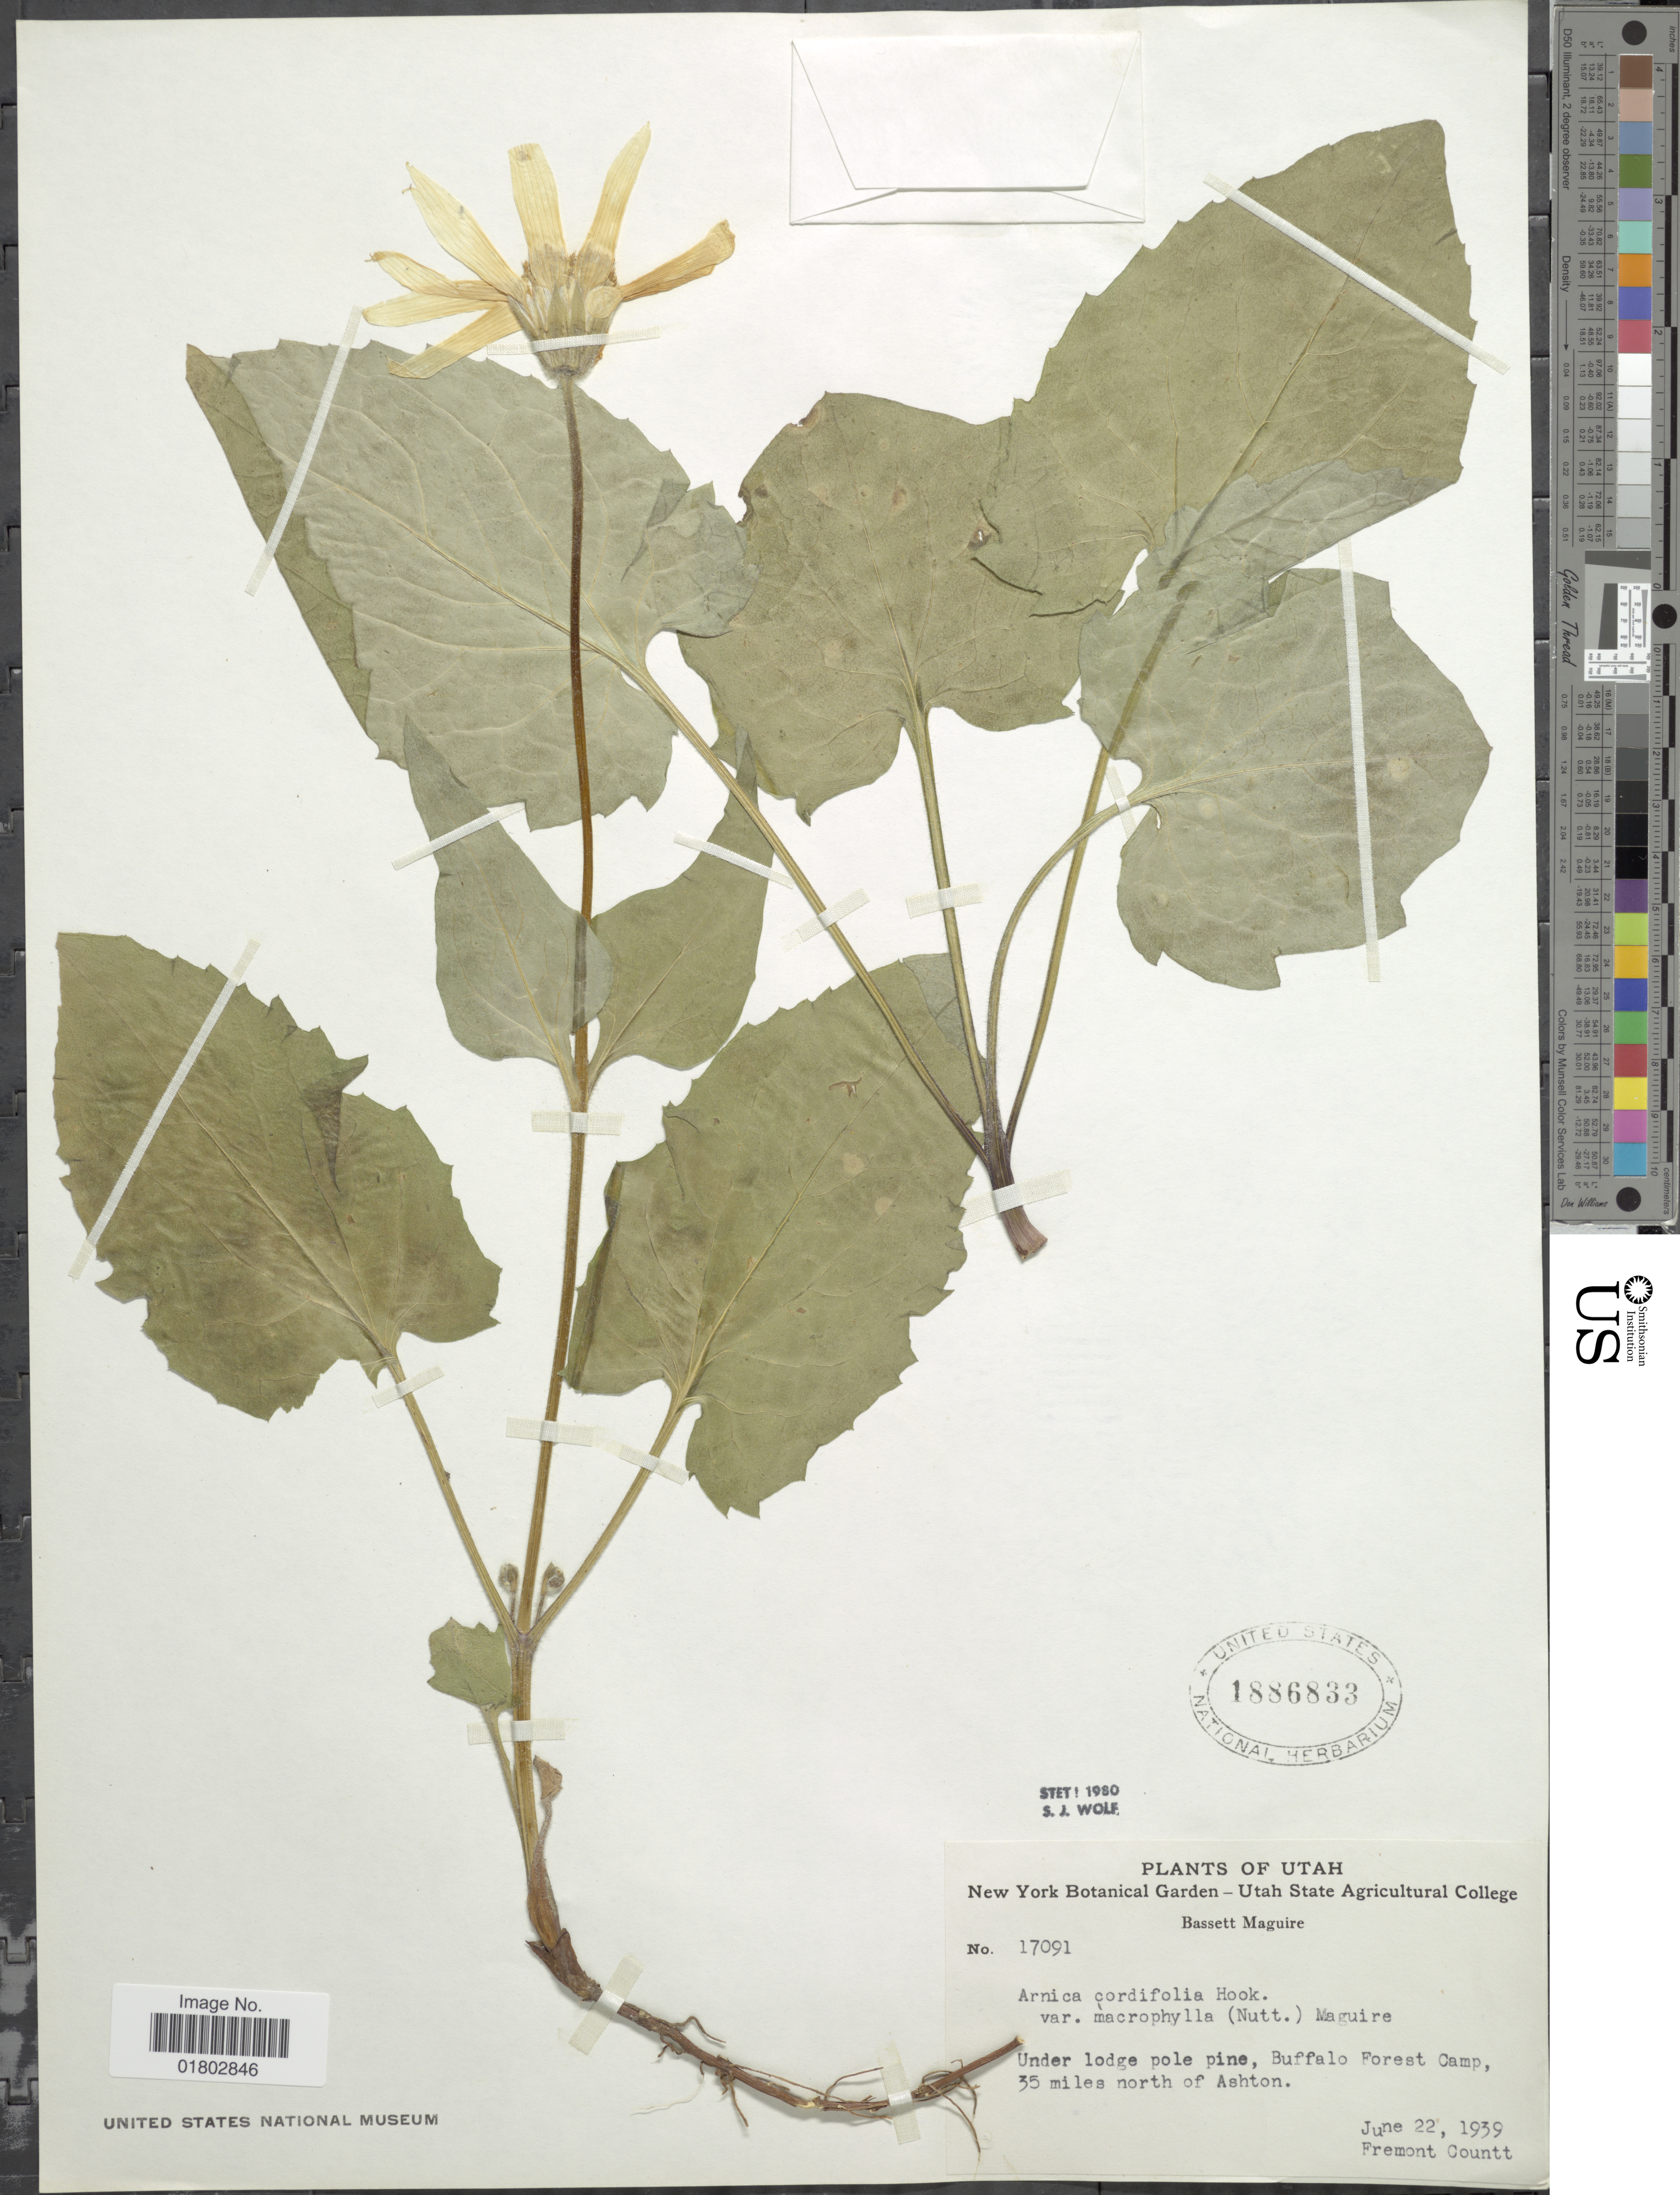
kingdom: Plantae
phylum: Tracheophyta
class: Magnoliopsida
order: Asterales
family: Asteraceae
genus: Arnica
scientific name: Arnica cordifolia var. macrophylla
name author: (Nutt.) Maguire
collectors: B. Maguire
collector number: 17091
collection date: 1939-06-22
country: United States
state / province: Utah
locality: Under lodge pole pine, Buffalo Forest Camp, 35 miles north of Ashton, Fremount County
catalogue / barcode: US 1886833